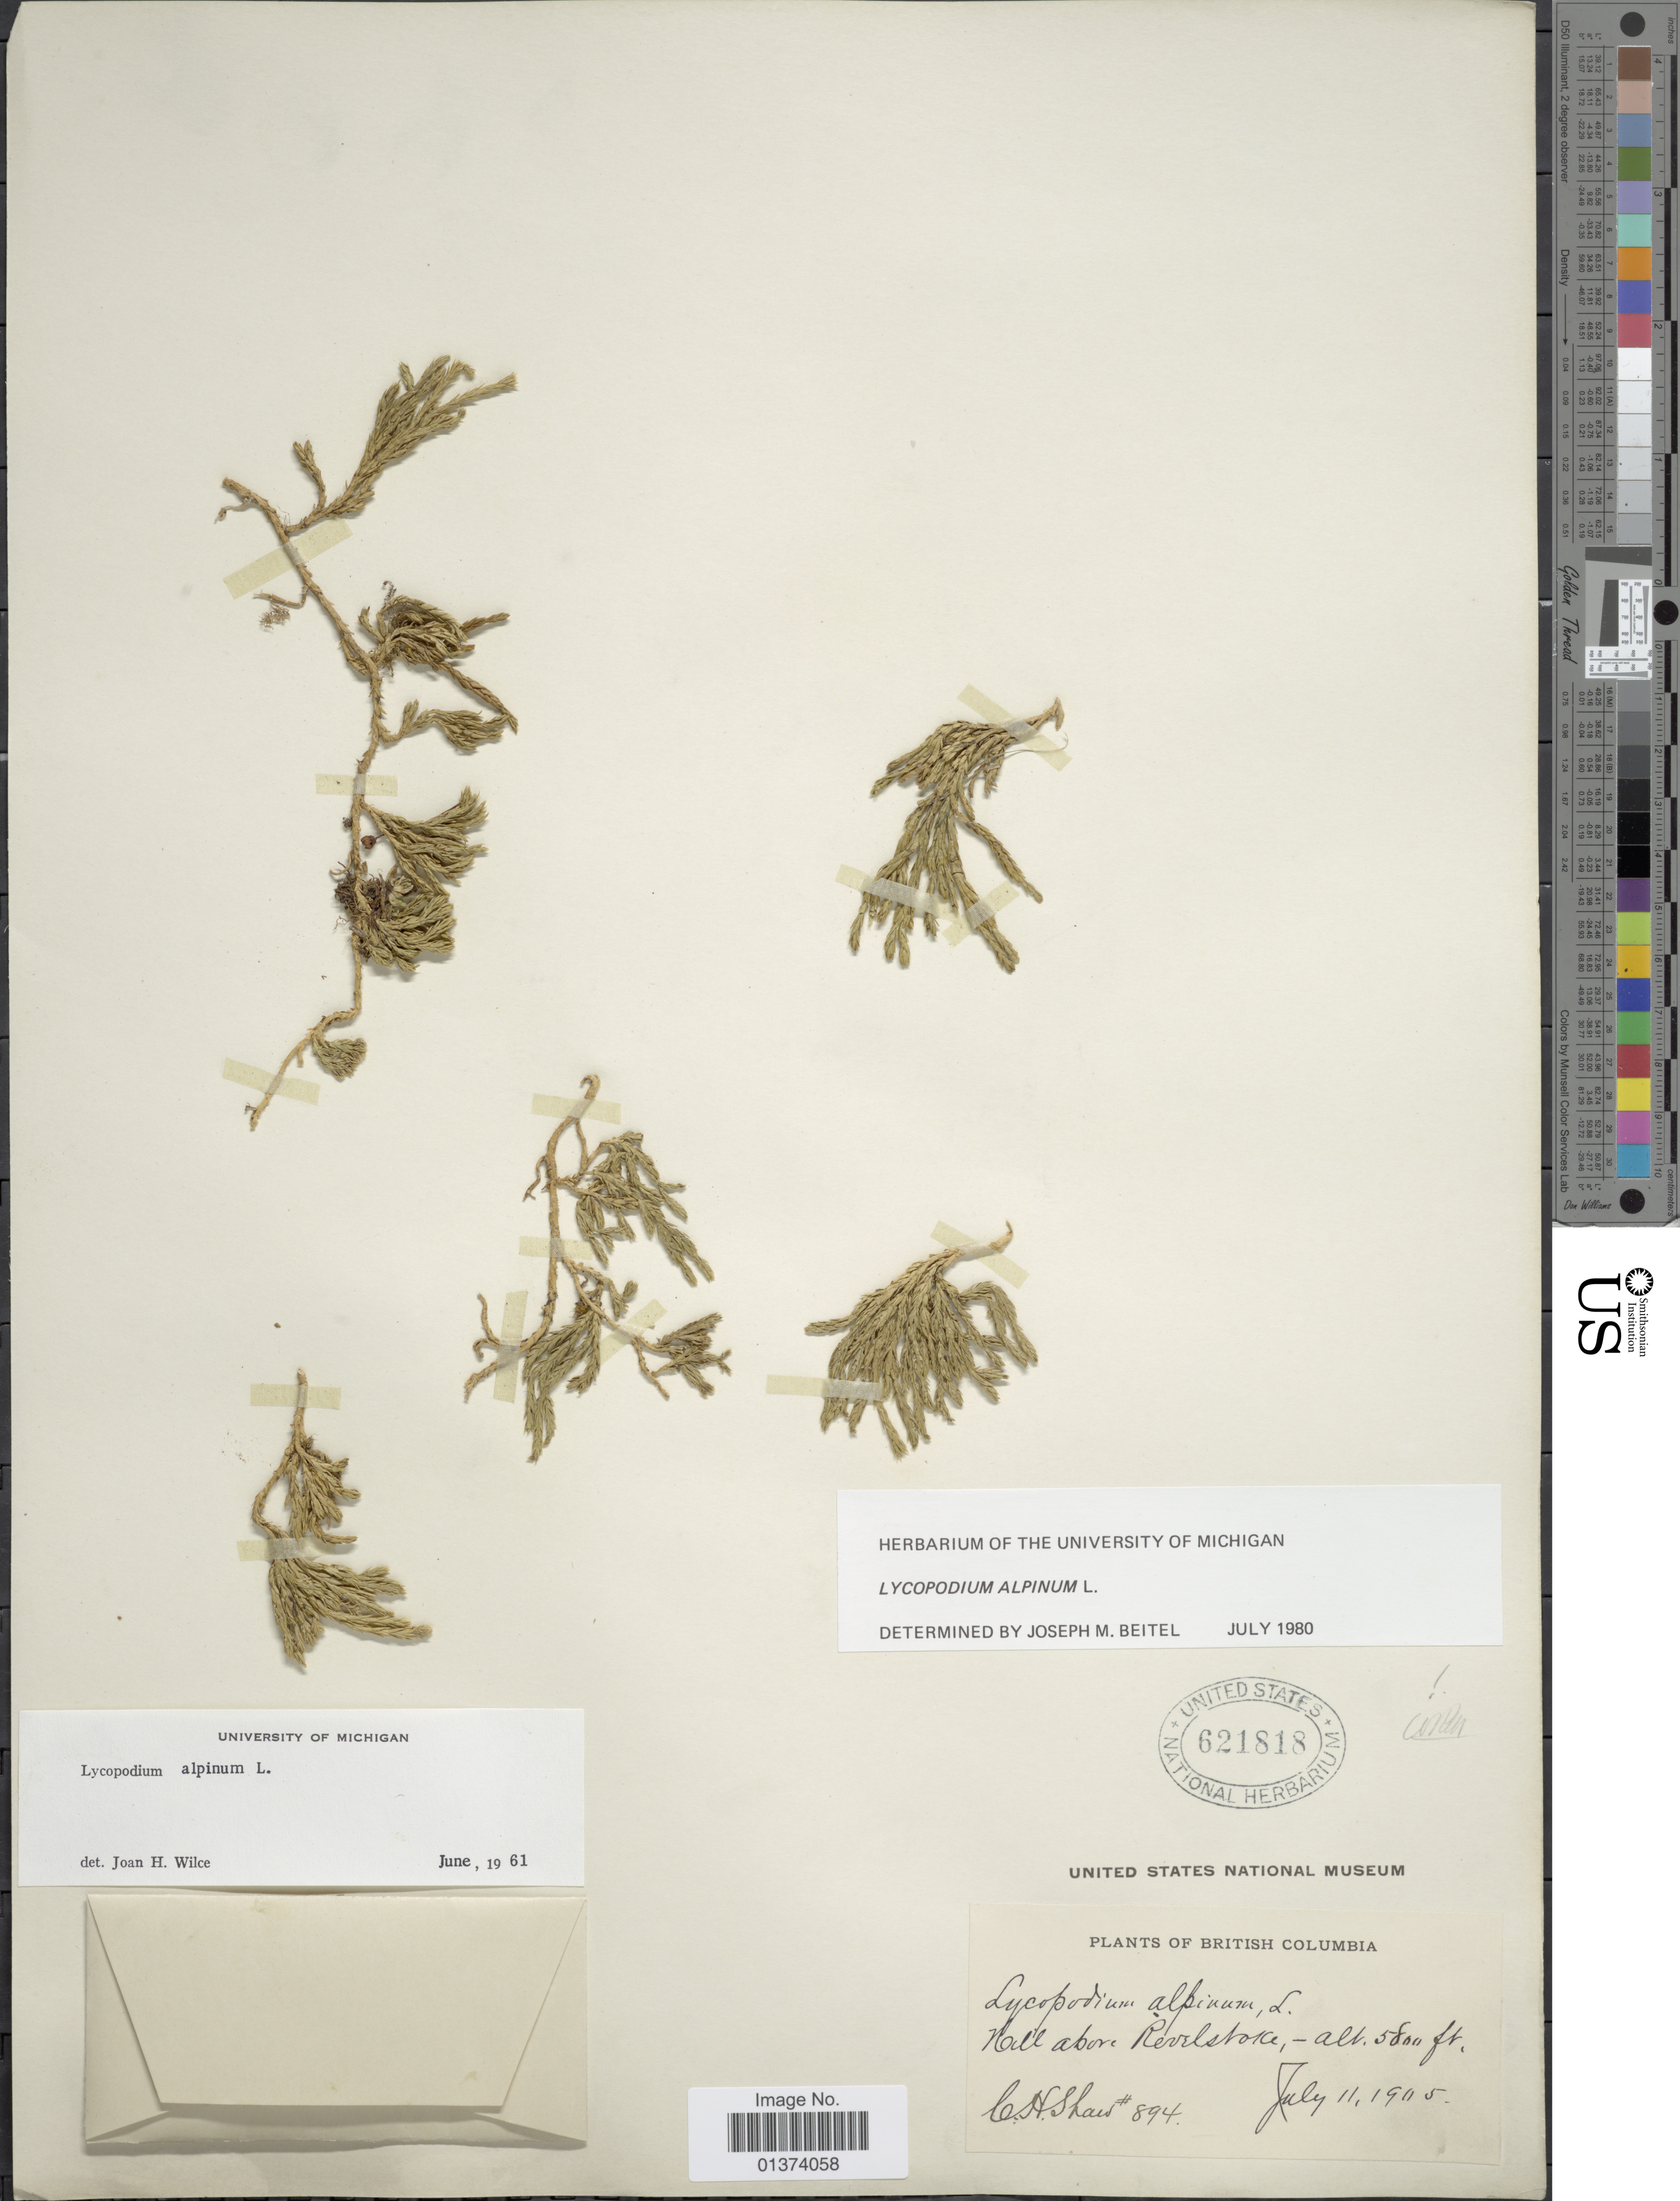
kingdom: Plantae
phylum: Tracheophyta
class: Lycopodiopsida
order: Lycopodiales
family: Lycopodiaceae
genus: Diphasiastrum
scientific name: Diphasiastrum alpinum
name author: (L.) Holub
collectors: C. H. Shaw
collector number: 894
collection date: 1905-07-11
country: Canada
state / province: British Columbia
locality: Hill above Revelstoke.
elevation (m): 1768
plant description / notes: Precise locality edit: Corrected "Hill above Revelstore" to "Hill above Revelstoke."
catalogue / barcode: US 621818